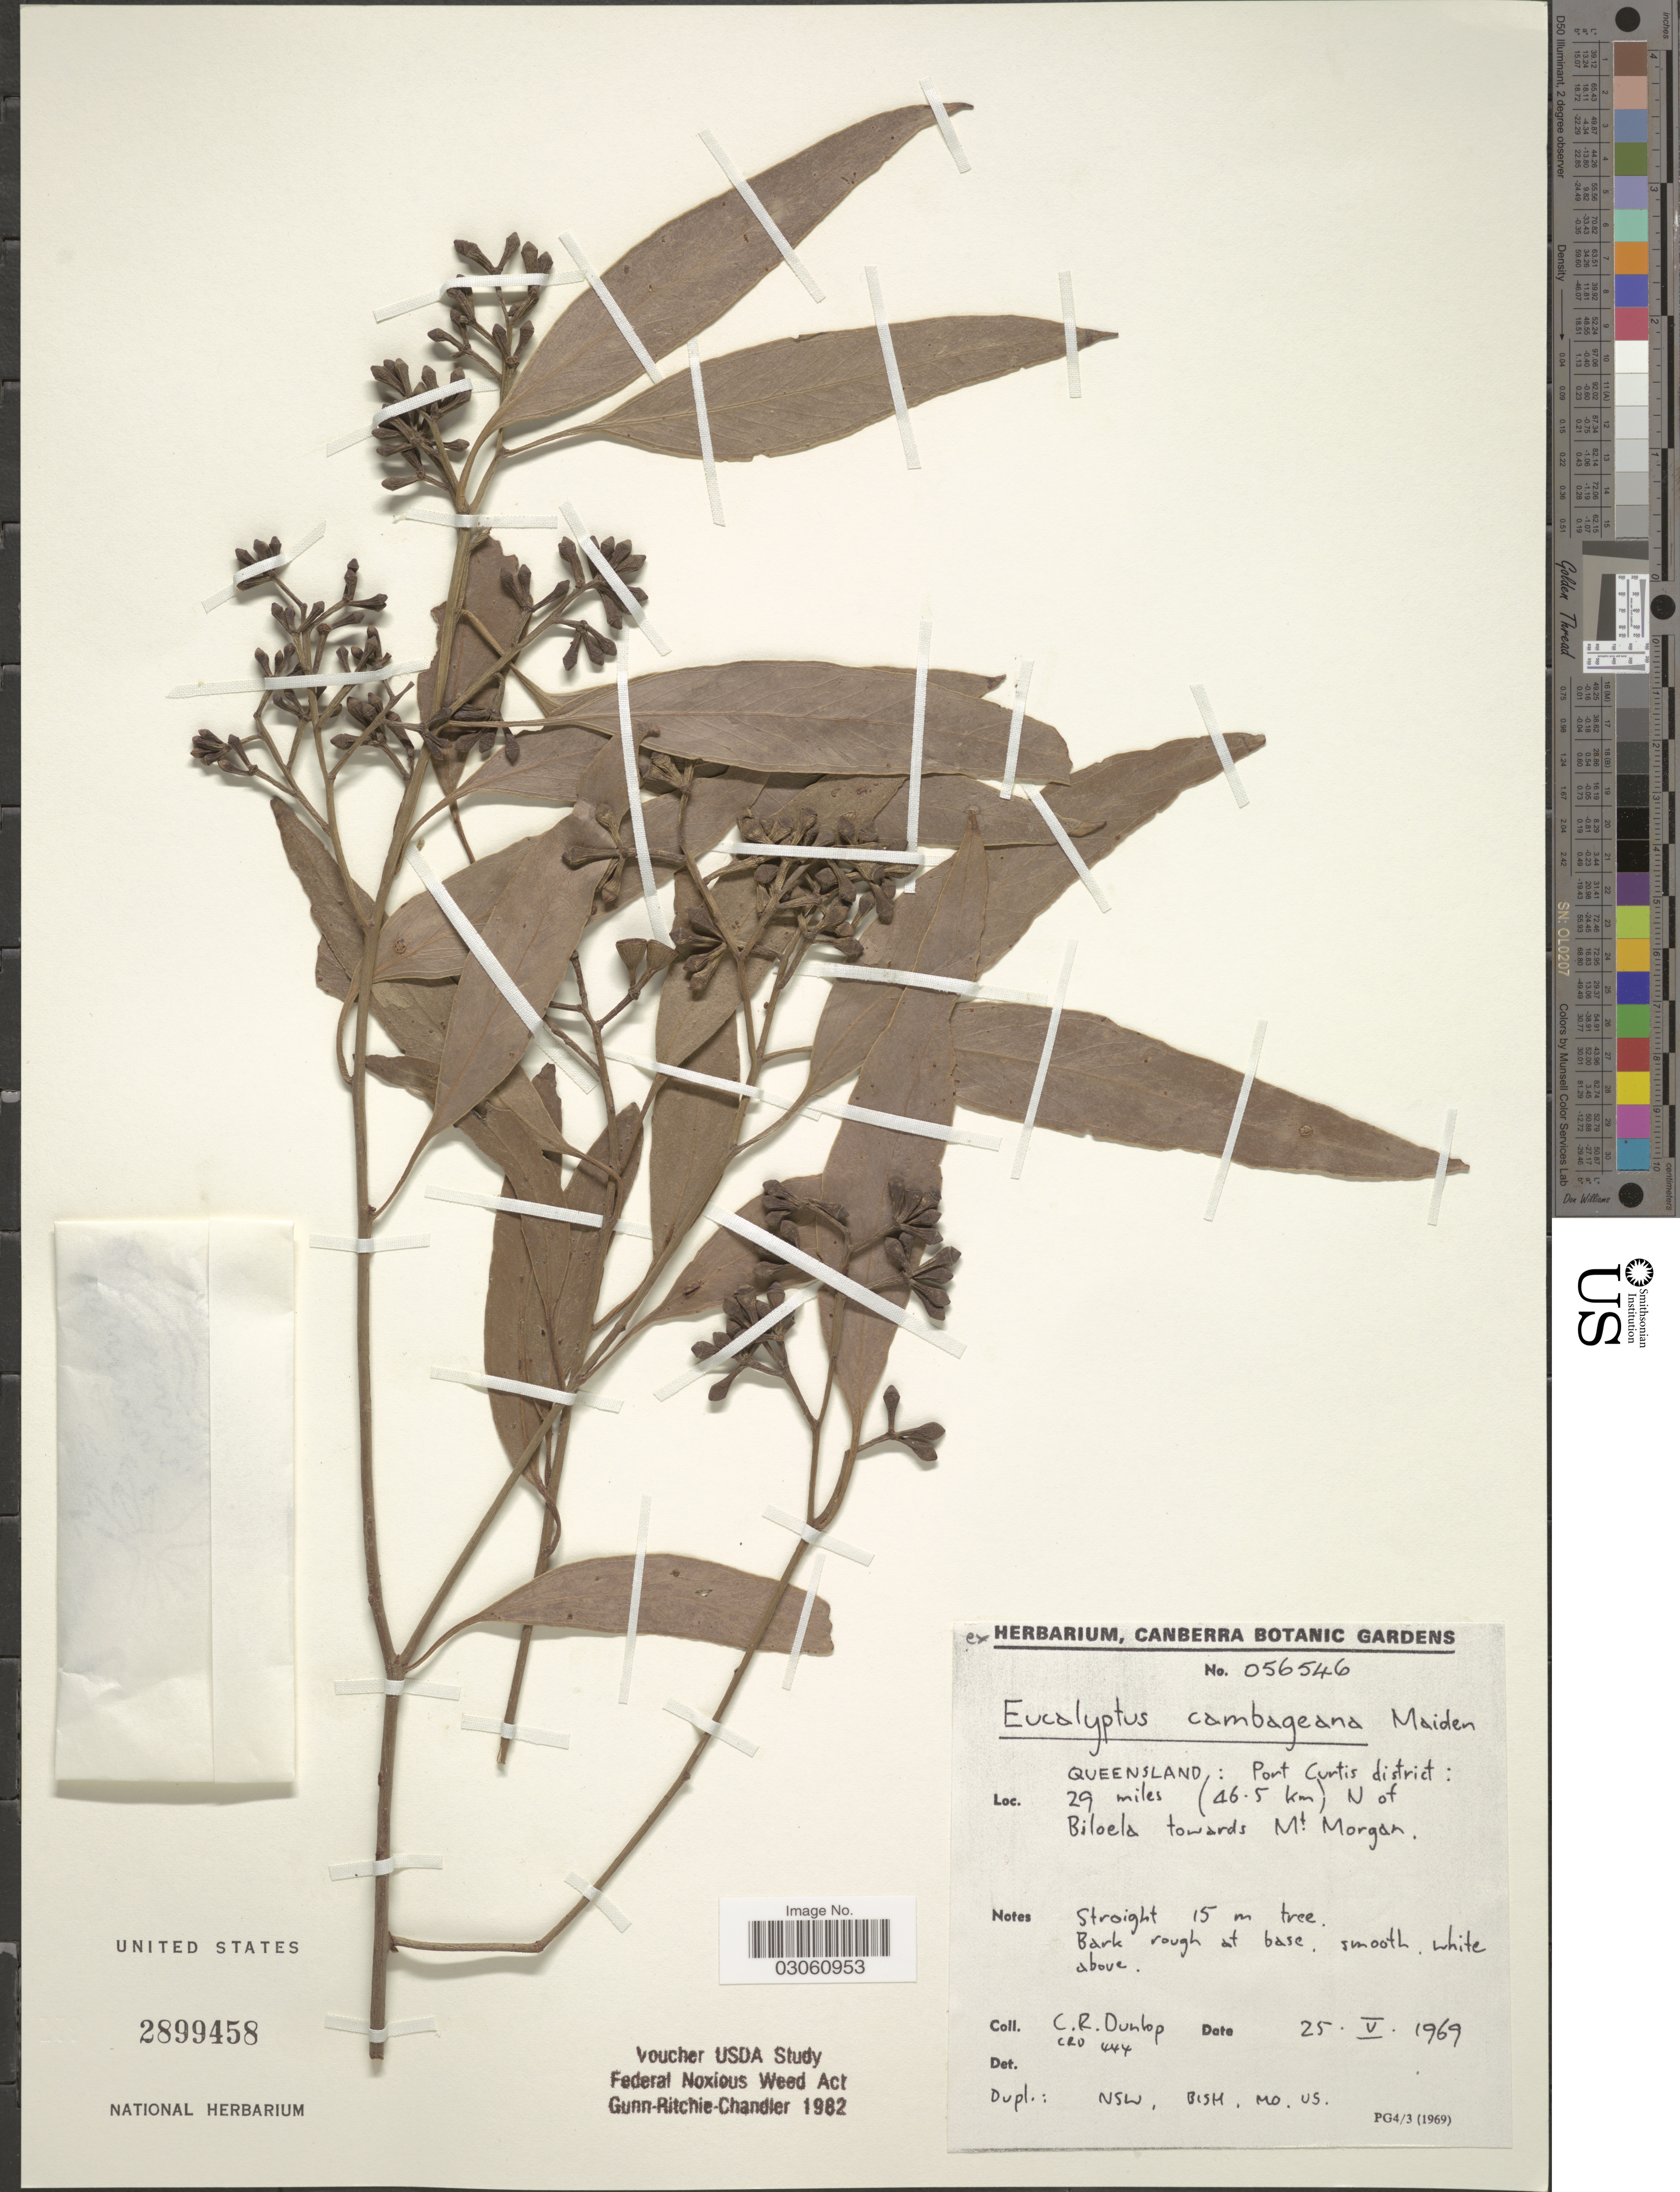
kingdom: Plantae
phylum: Tracheophyta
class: Magnoliopsida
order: Myrtales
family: Myrtaceae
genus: Eucalyptus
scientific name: Eucalyptus cambageana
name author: Maiden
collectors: C. Dunlop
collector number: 056546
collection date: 1969-05-25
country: Australia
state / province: Queensland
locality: Port Curtis district: 29 miles (46.5 km) N of Biloela towards Mt. Morgan.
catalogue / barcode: US 2899458